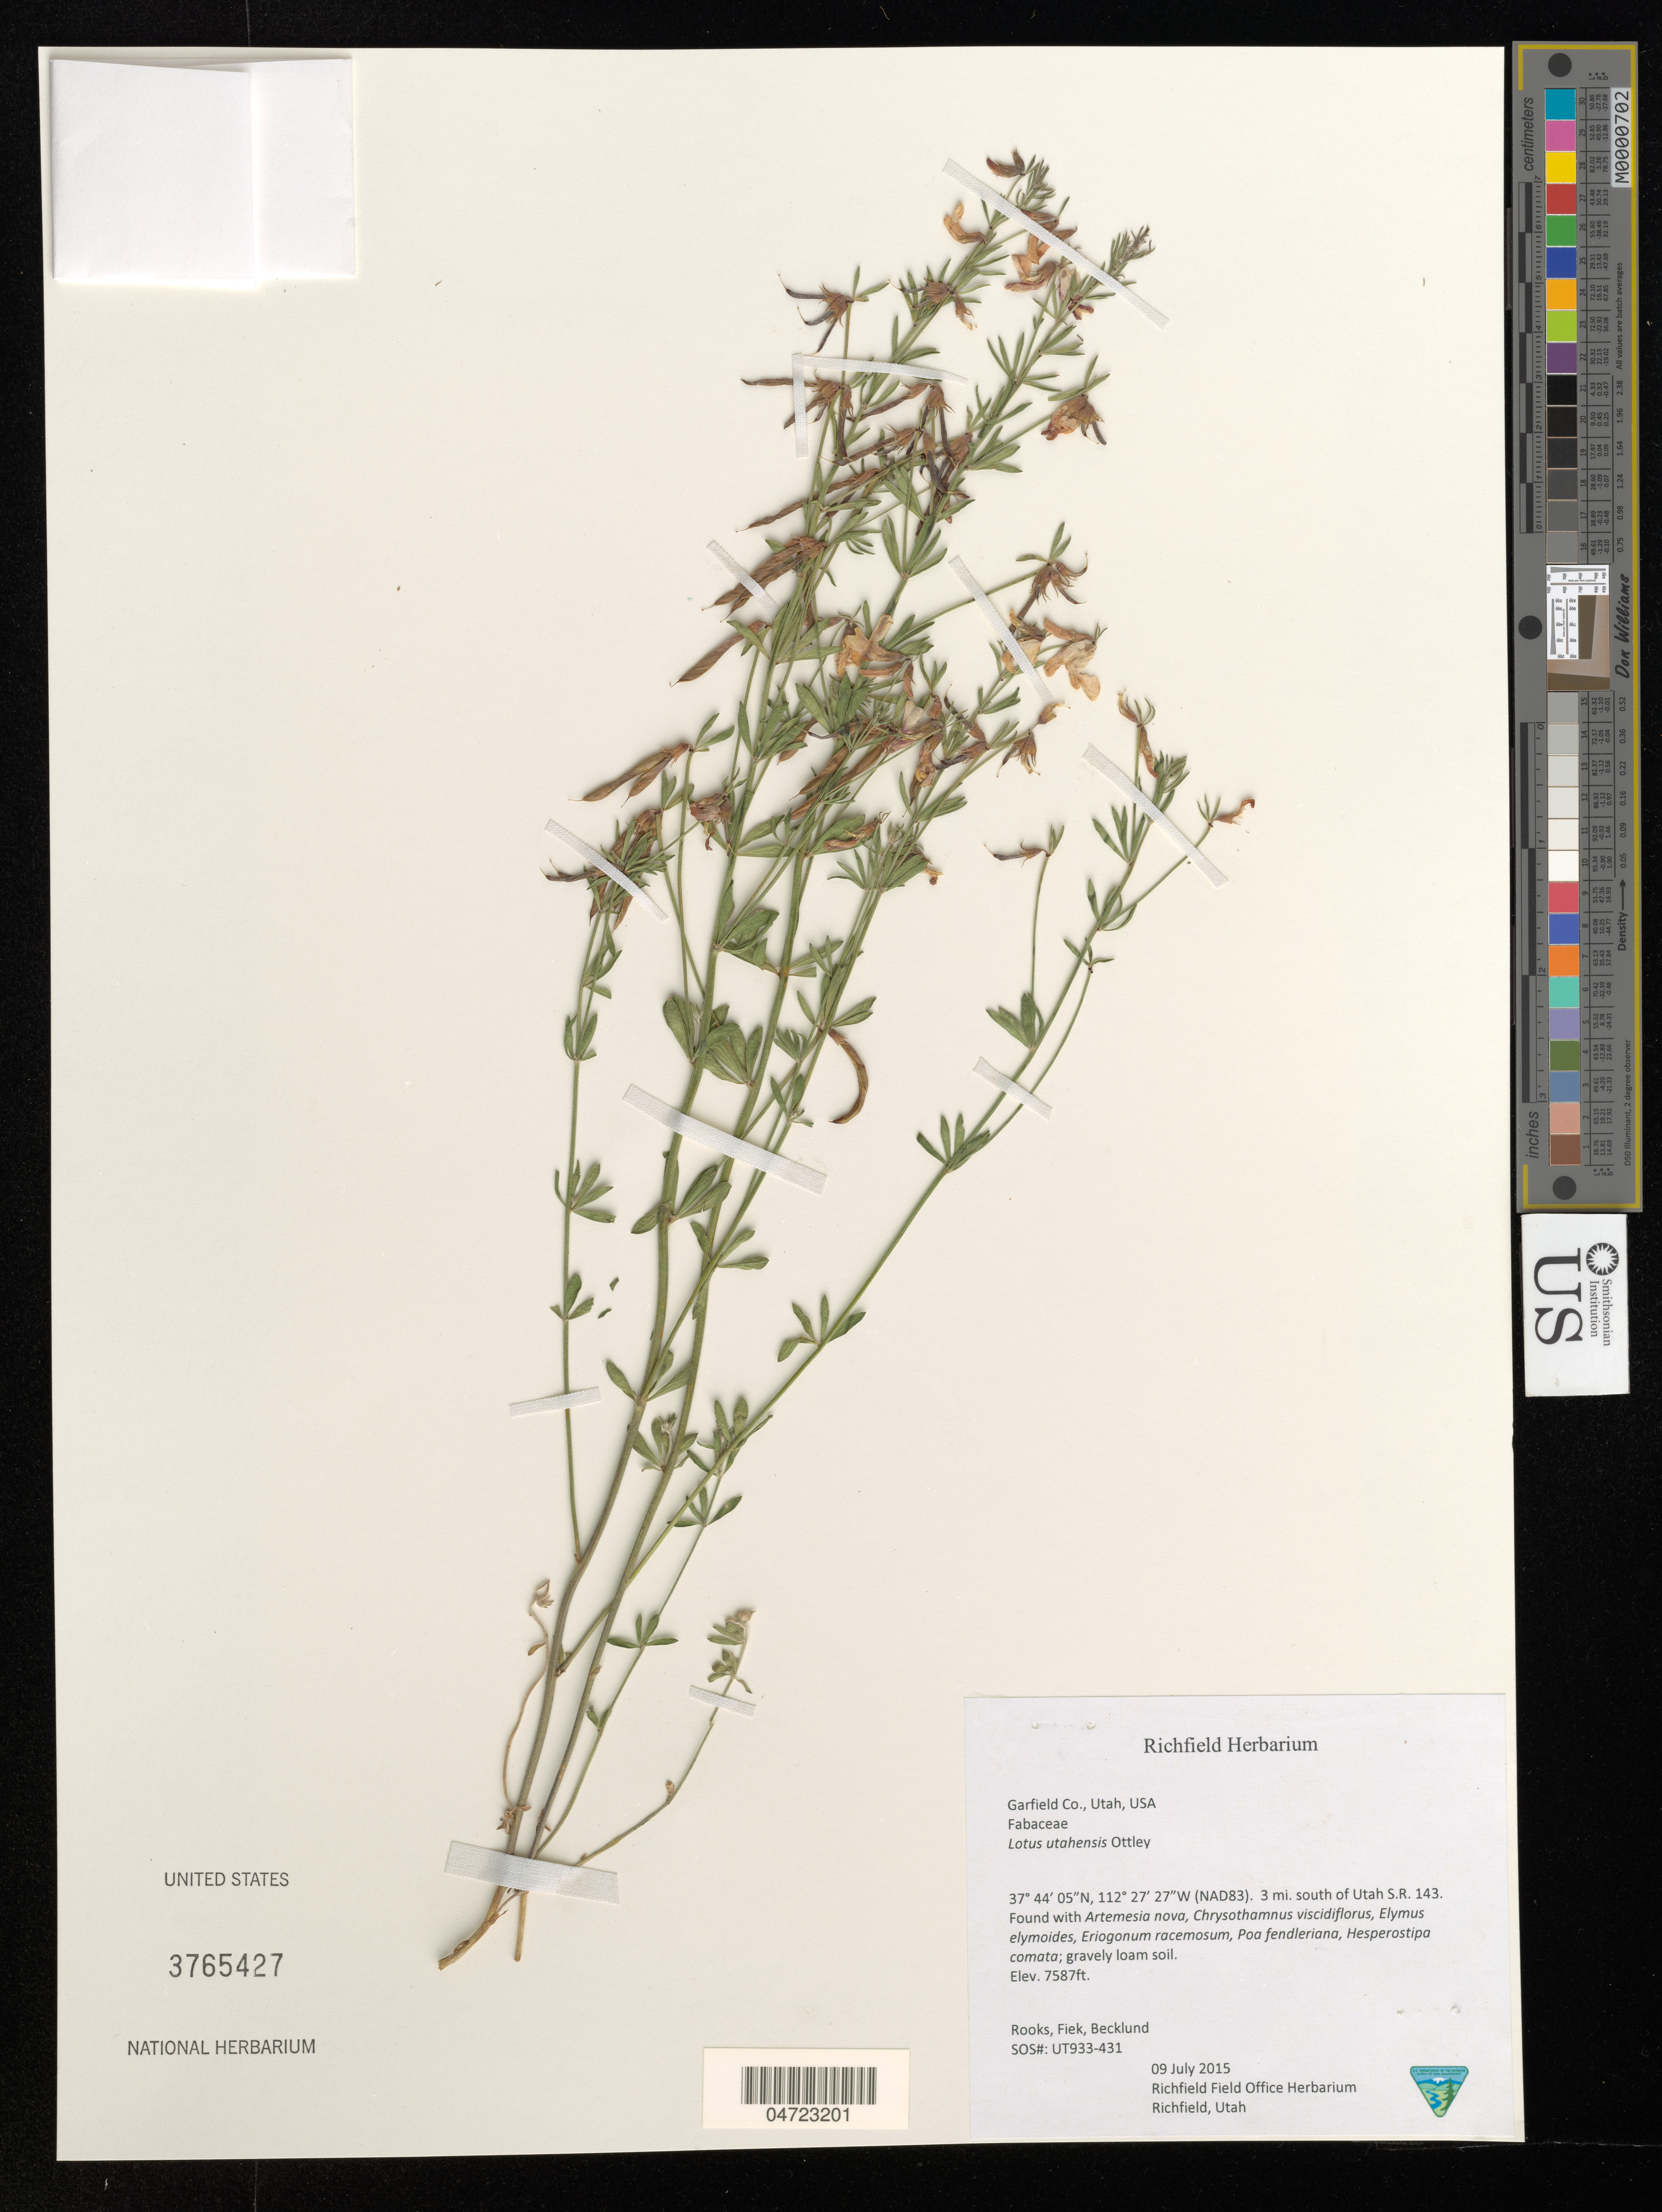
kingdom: Plantae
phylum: Tracheophyta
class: Magnoliopsida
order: Fabales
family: Fabaceae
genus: Lotus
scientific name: Lotus utahensis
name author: Ottley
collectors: -. Rooks, -. Fiek & -. Becklund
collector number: UT933-431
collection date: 2015-07-09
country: United States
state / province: Utah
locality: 3 mi. south of Utah S. R. 143.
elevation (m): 2313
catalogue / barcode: US 3765427